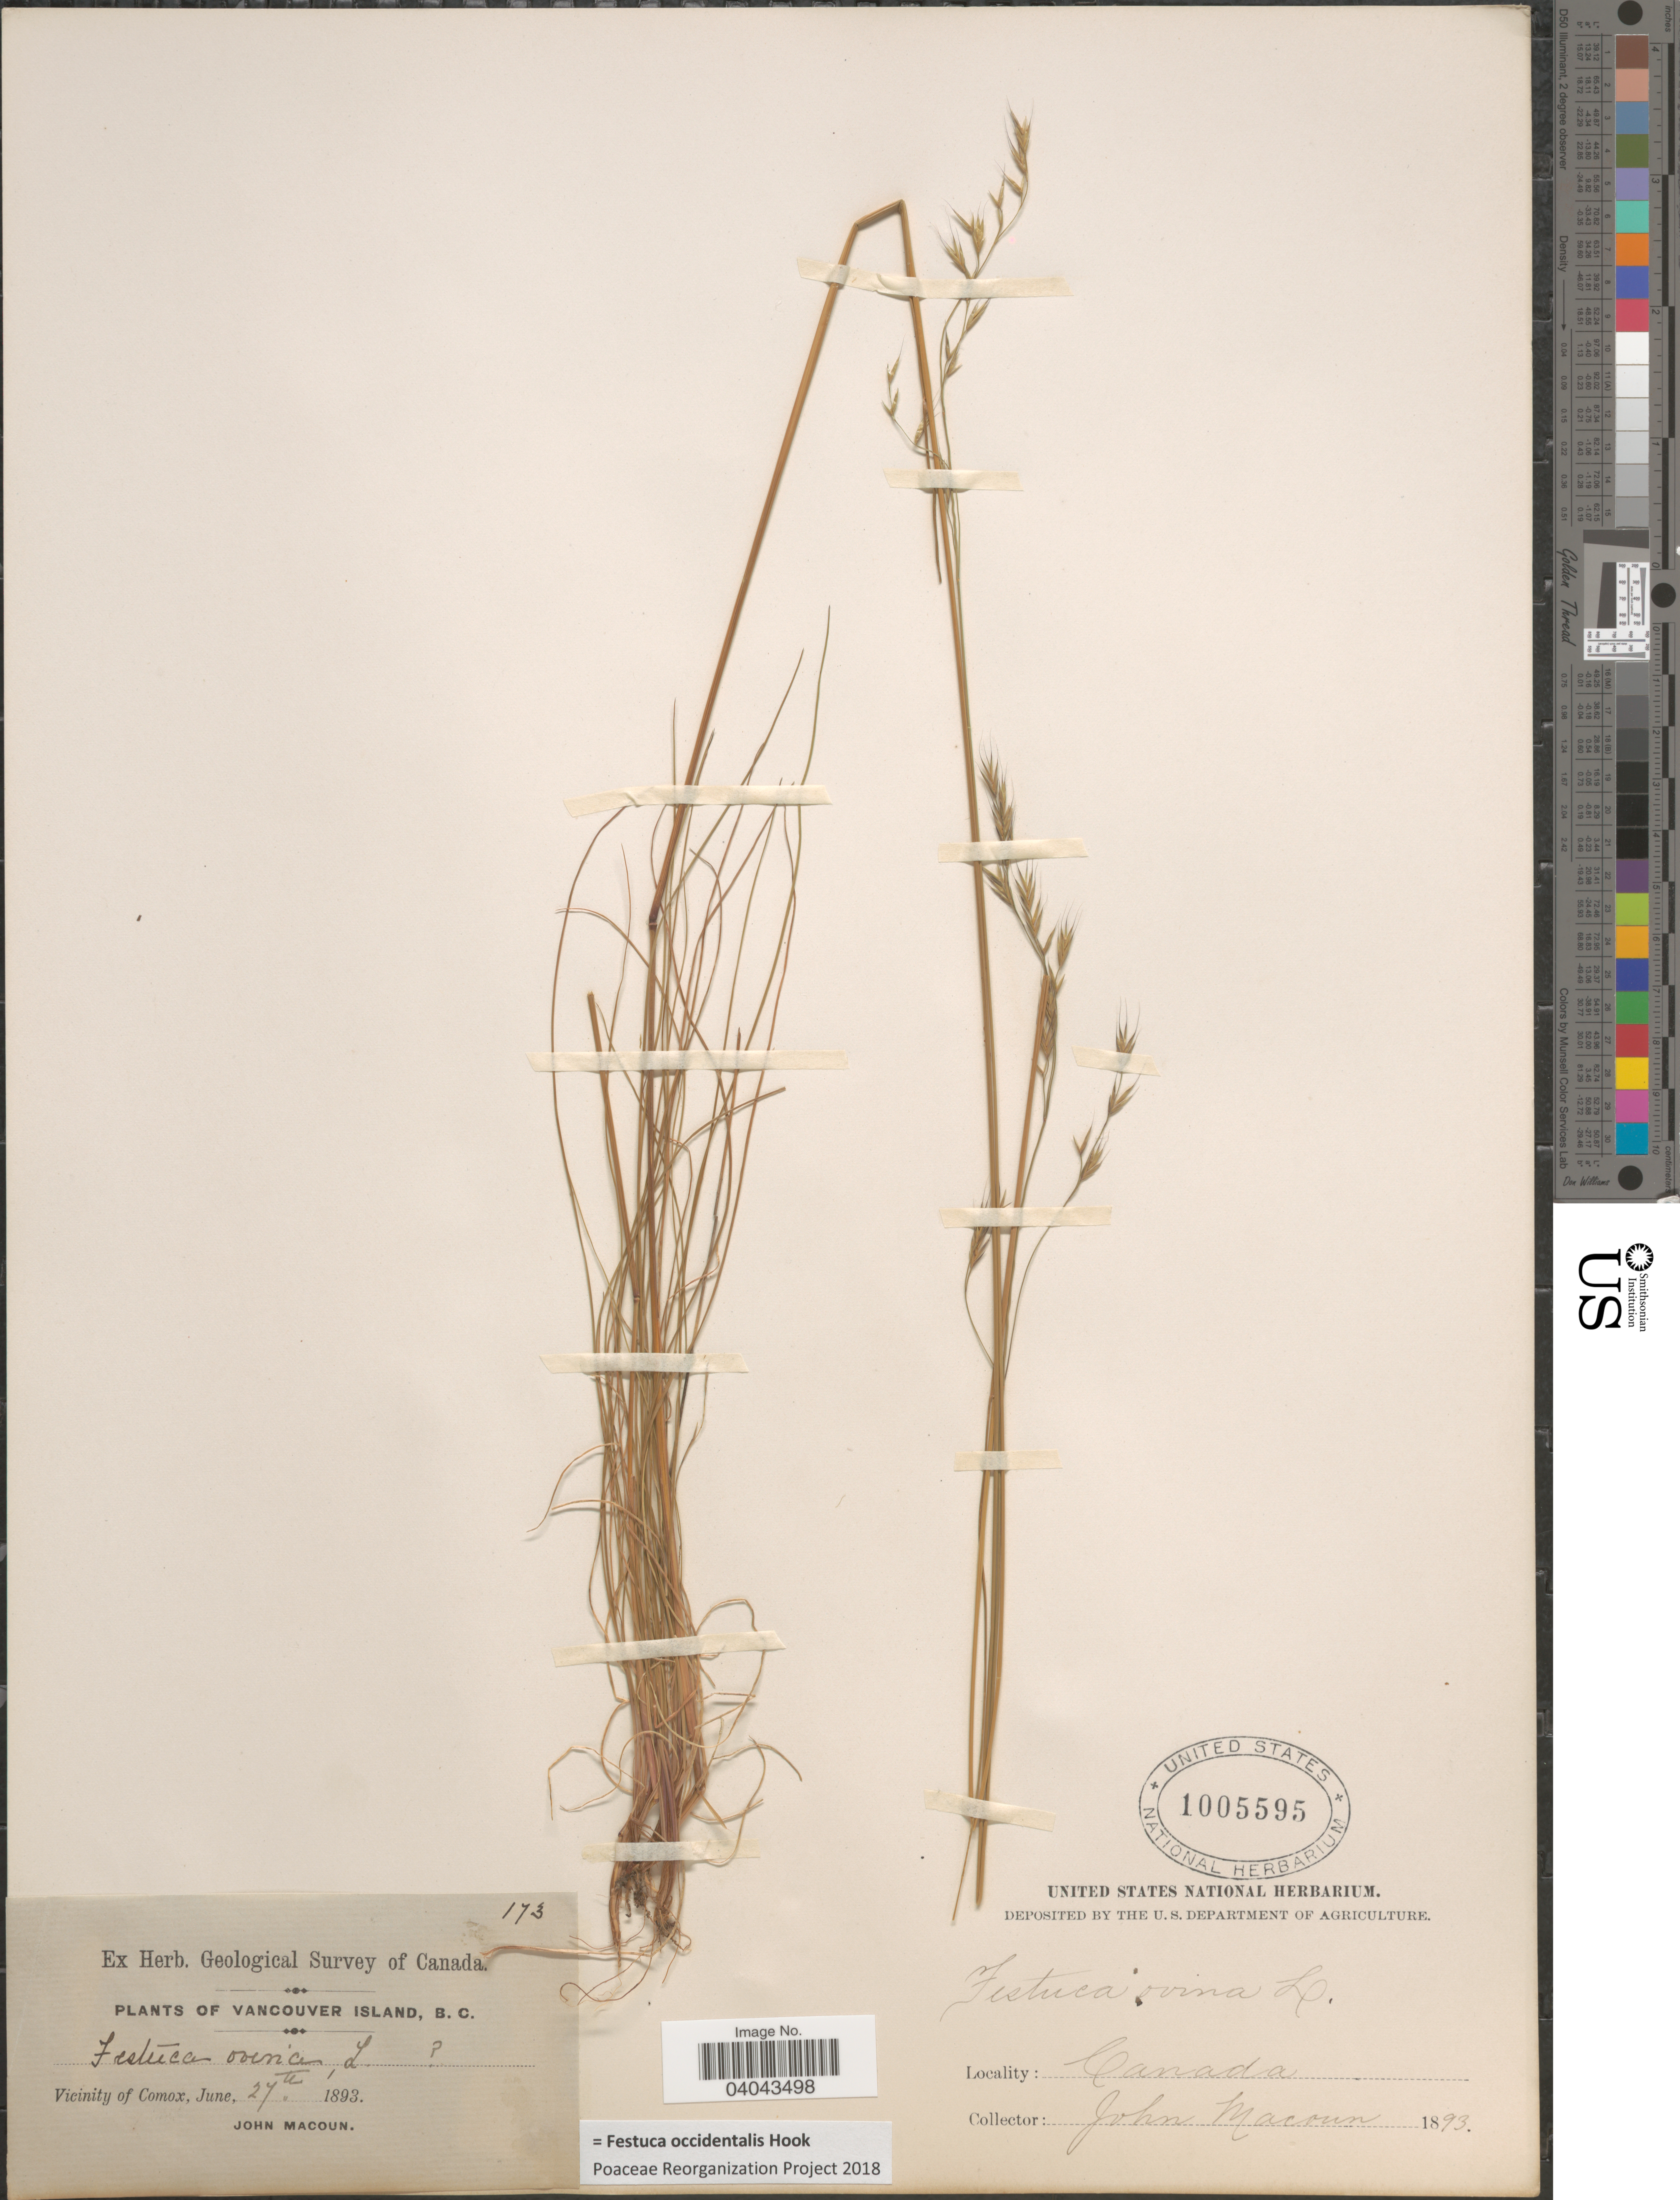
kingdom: Plantae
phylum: Tracheophyta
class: Liliopsida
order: Poales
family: Poaceae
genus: Festuca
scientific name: Festuca occidentalis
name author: Hook.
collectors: J. Macoun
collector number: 173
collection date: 1893-06-27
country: Canada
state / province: British Columbia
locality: Vancouver Island. Vicinity of Comox.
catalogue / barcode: US 1005595